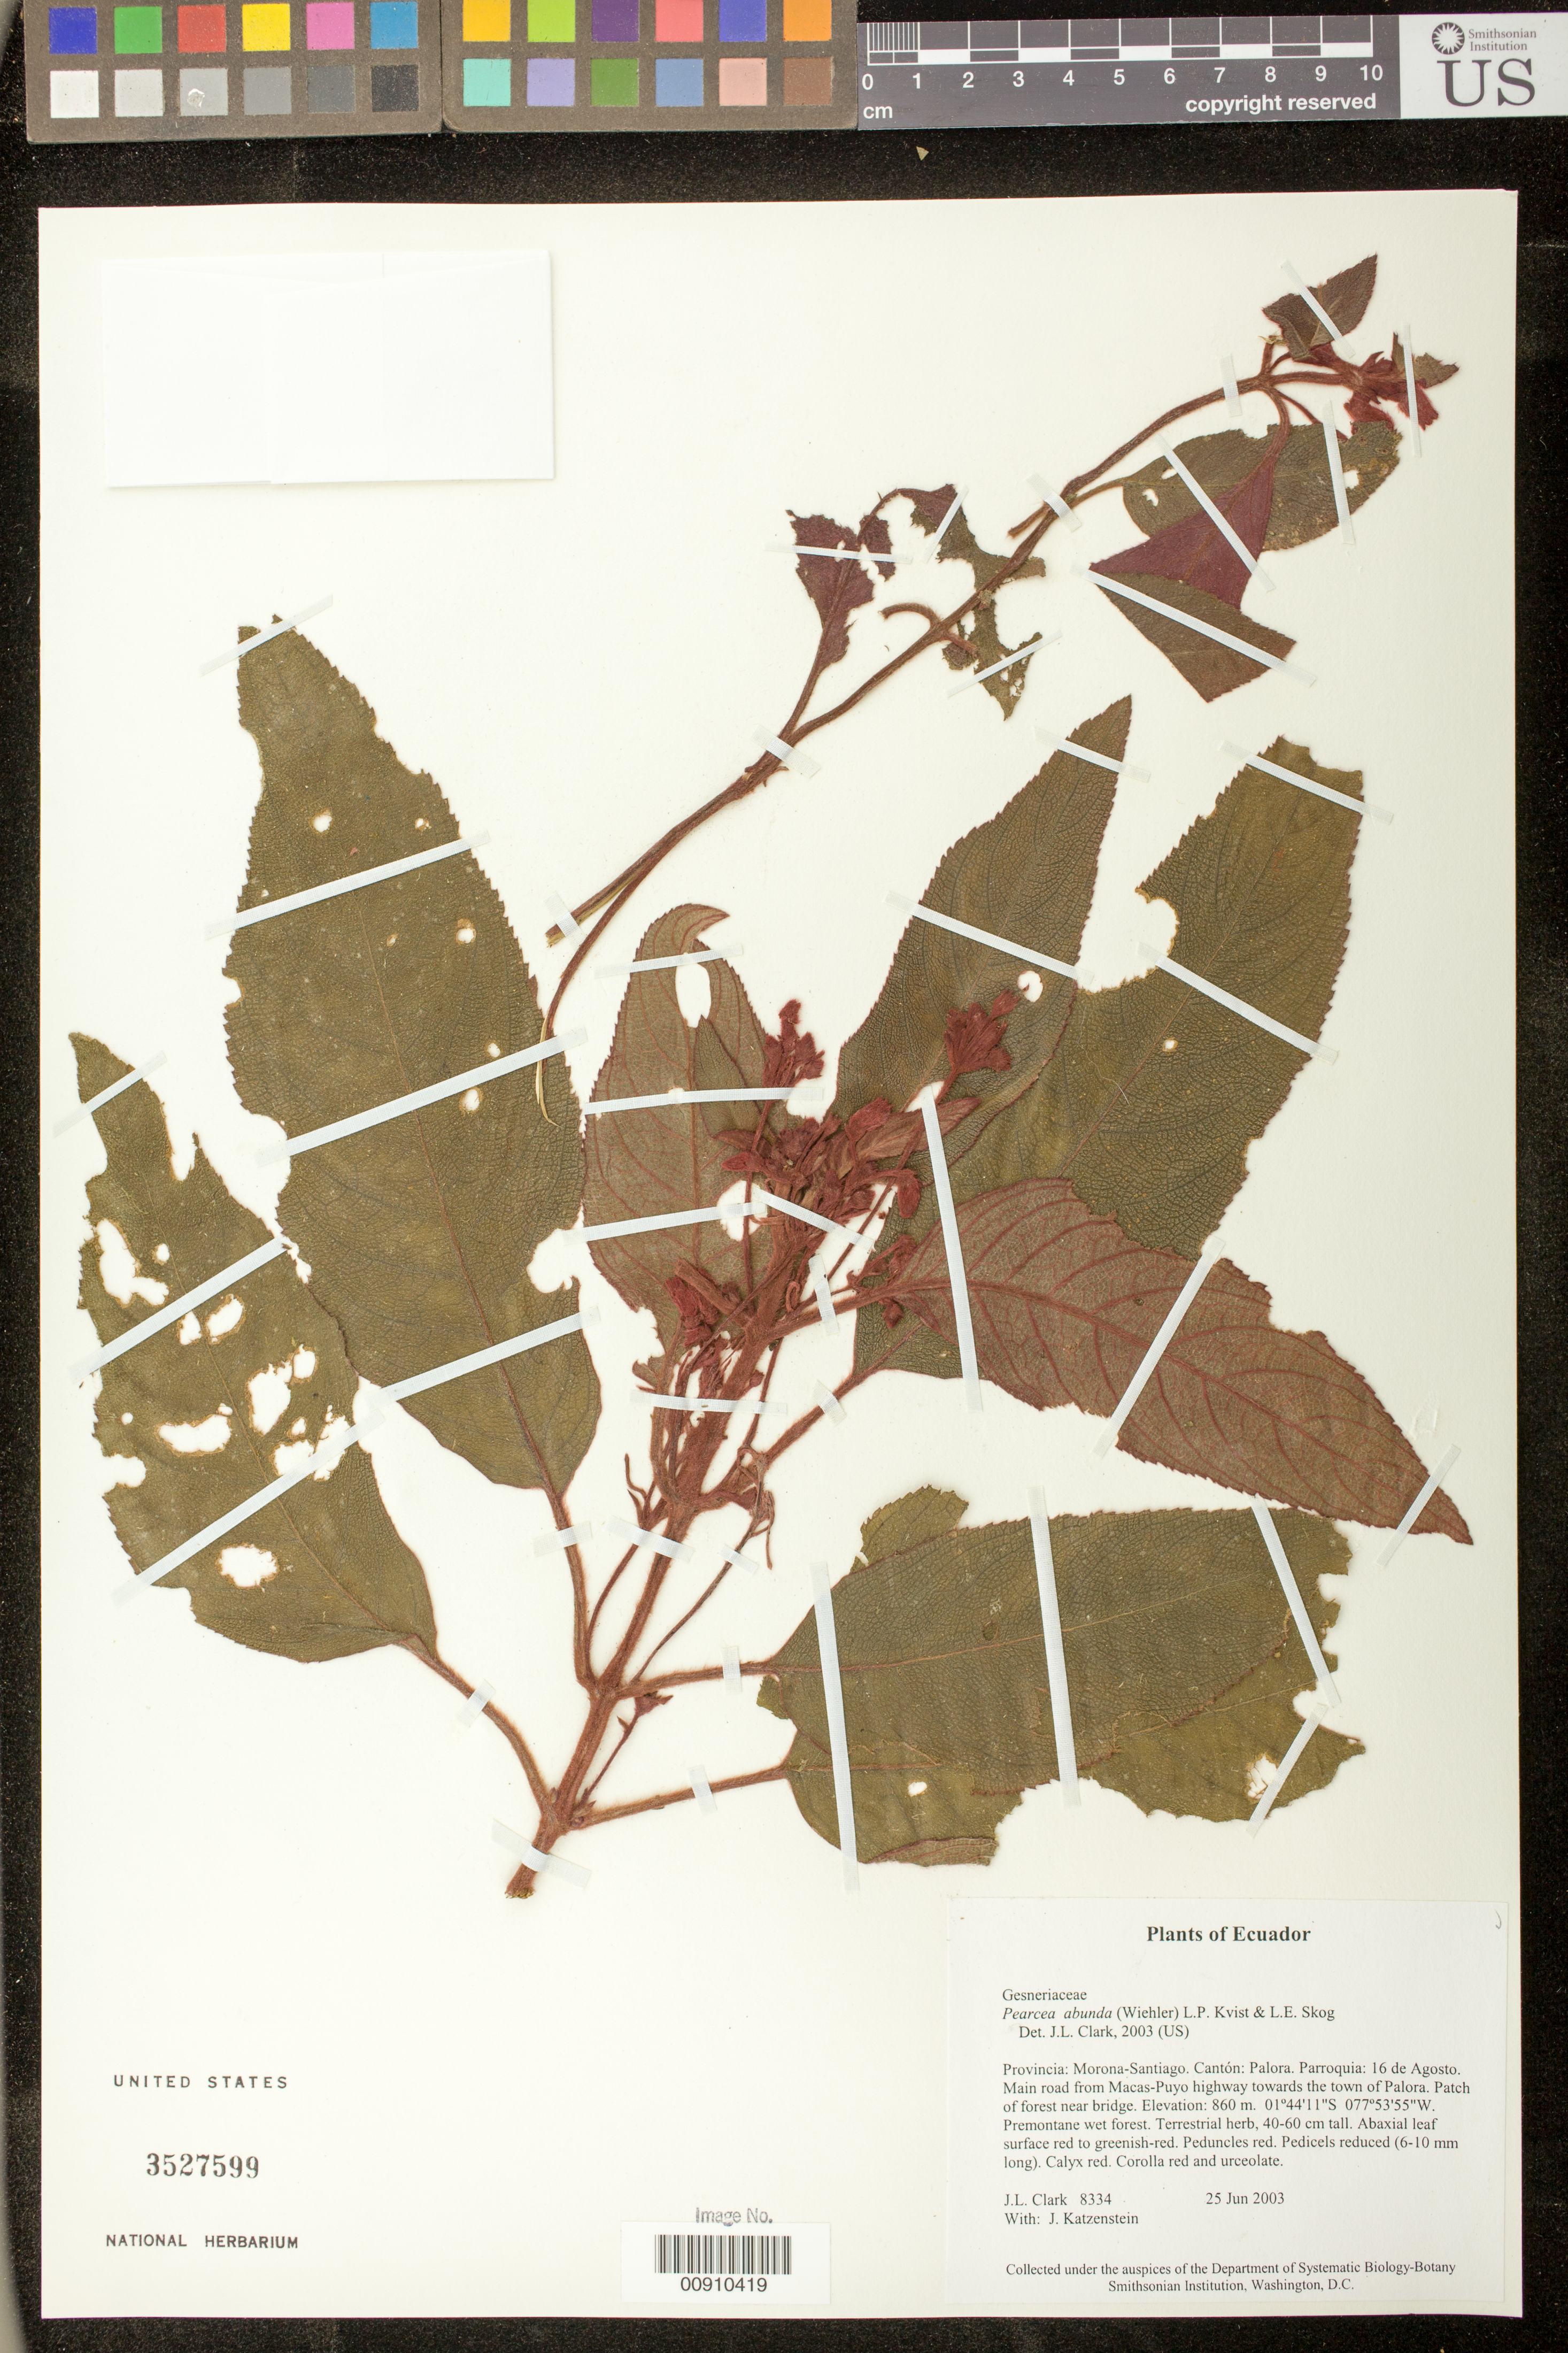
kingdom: Plantae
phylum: Tracheophyta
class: Magnoliopsida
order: Lamiales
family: Gesneriaceae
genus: Pearcea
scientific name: Pearcea abunda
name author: (Wiehler) L.P. Kvist & L.E. Skog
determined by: Clark, J. L., (SEL), The Marie Selby Botanical Garden (UNITED STATES)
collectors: J. L. Clark & J. Katzenstein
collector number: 8334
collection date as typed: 25 Jun 2003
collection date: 2003-06-25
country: Ecuador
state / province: Morona-Santiago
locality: Palora. Parroquia: 16 de Agosto. Main road from Macas-Puyo highway towards the town of Palora. Patch of forest near bridge.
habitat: Premontane wet forest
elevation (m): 860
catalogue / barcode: US 3527599